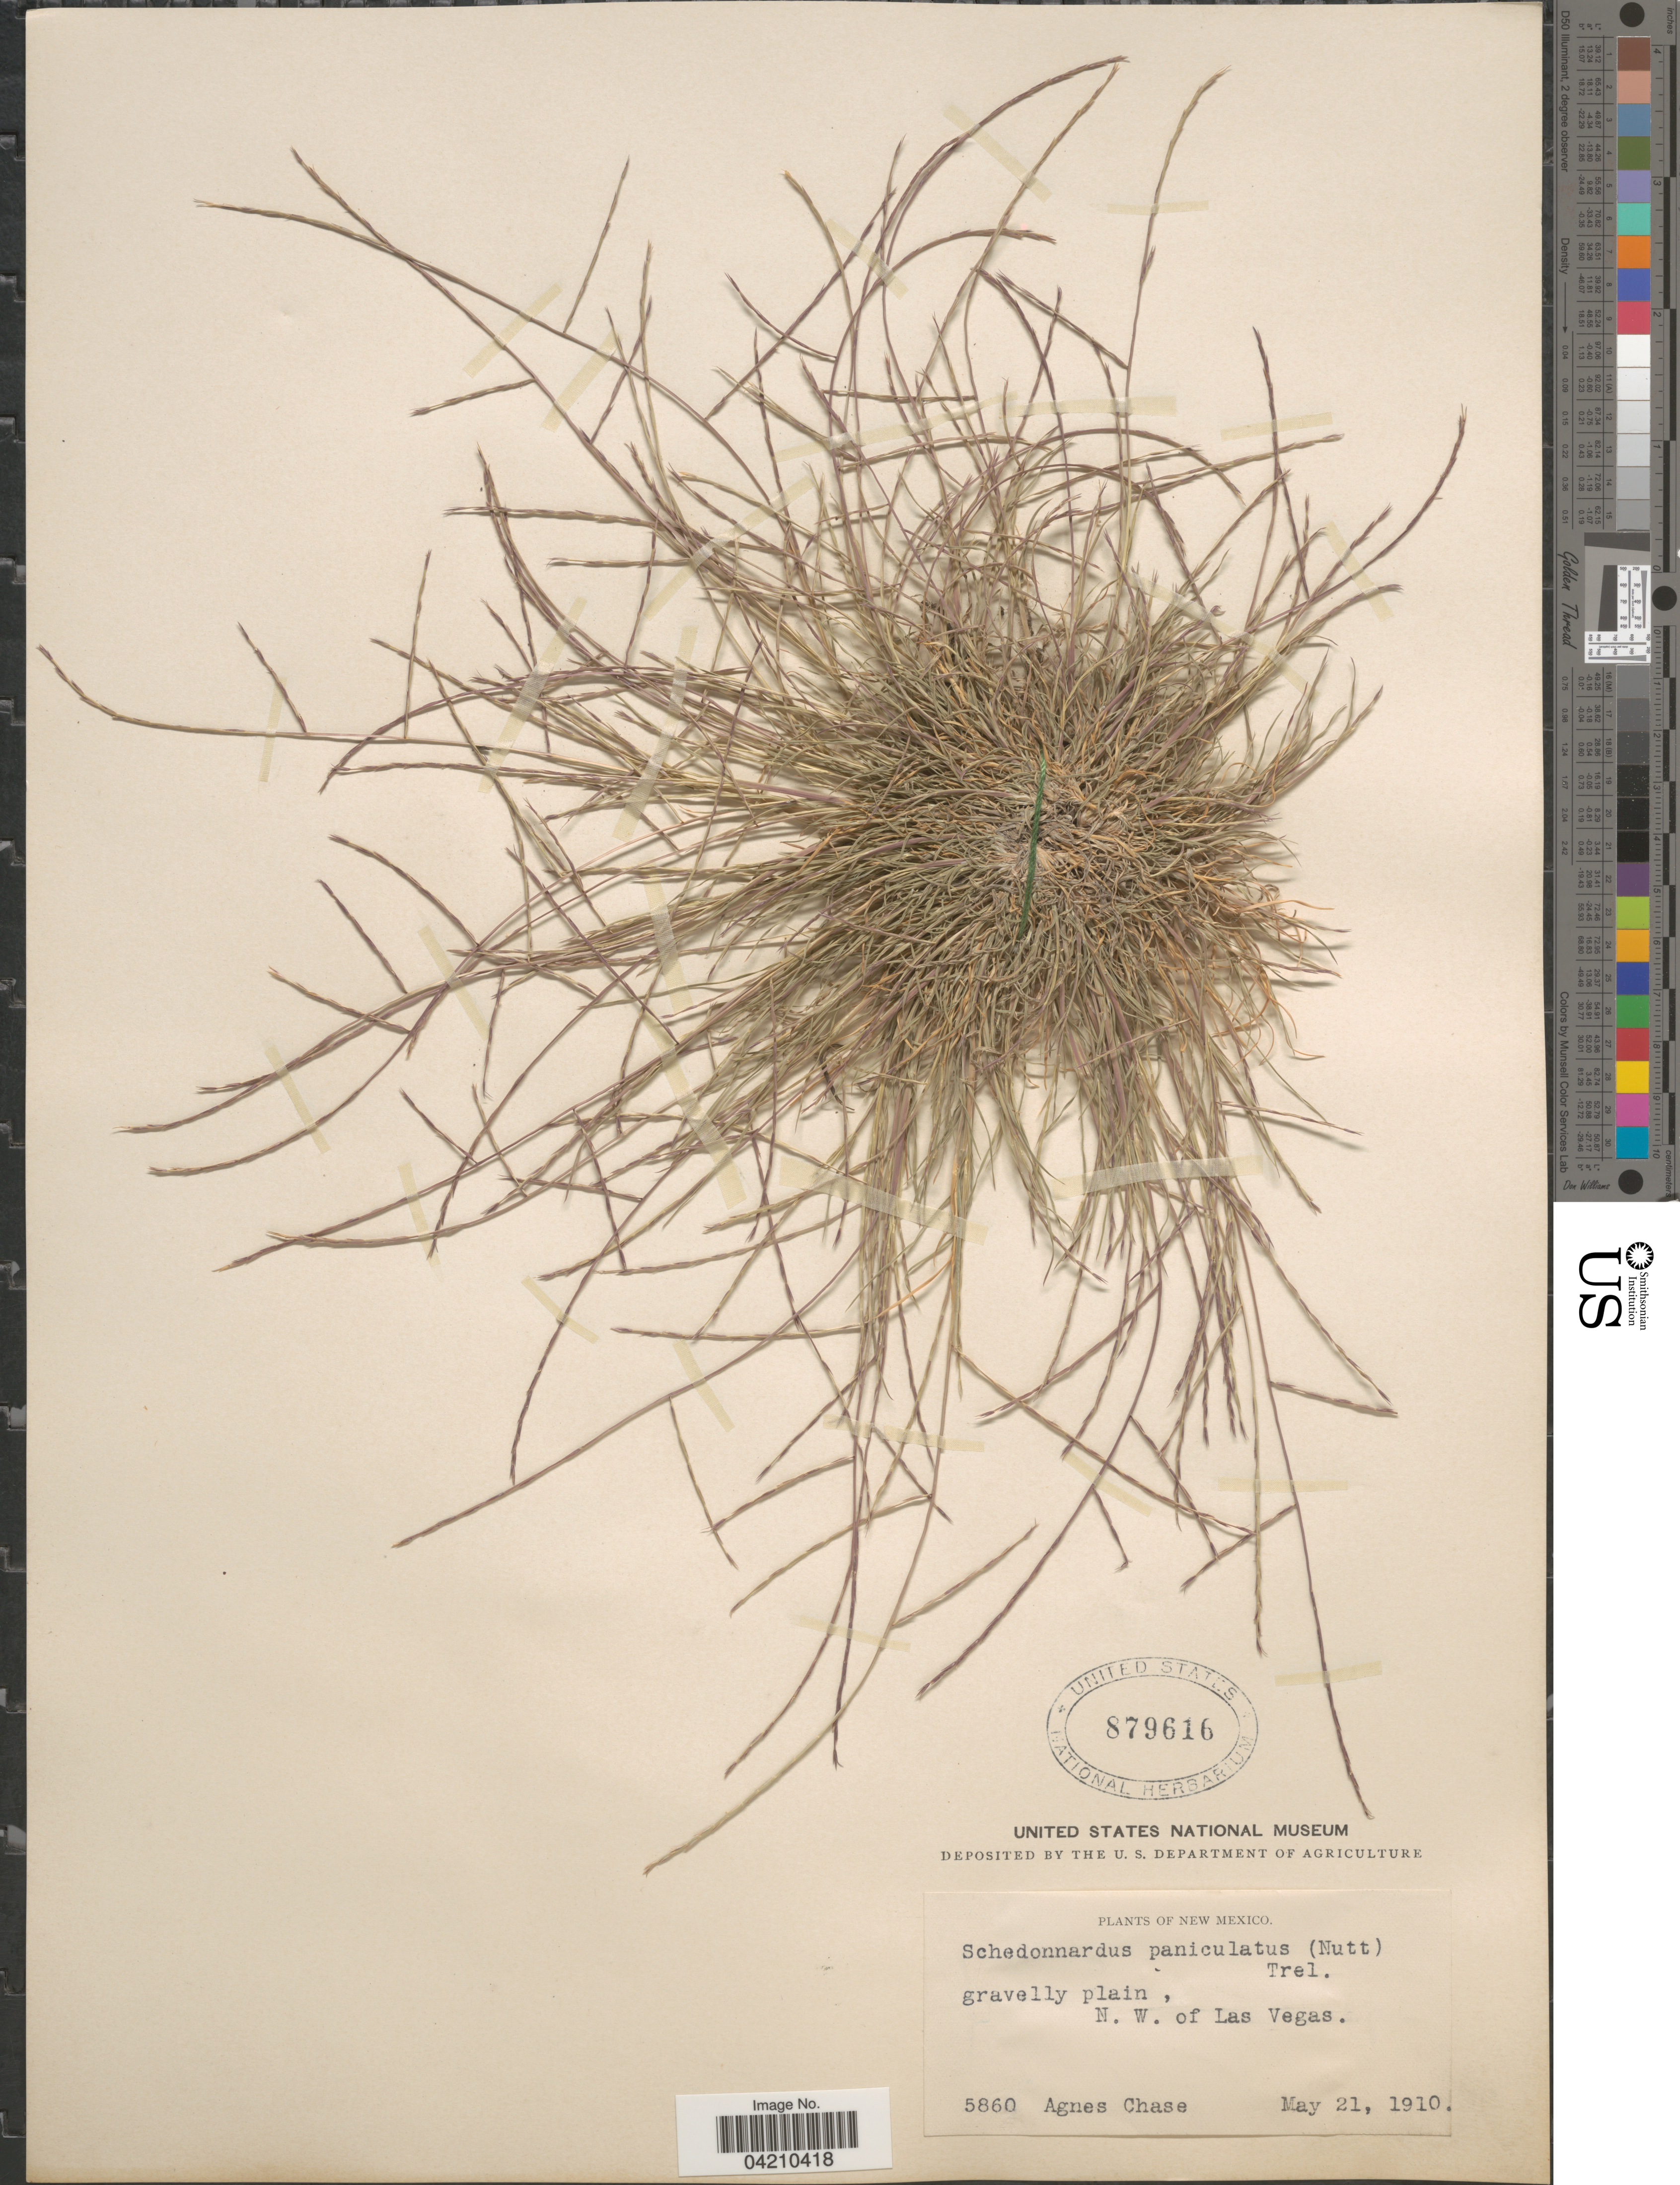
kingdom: Plantae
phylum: Tracheophyta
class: Liliopsida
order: Poales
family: Poaceae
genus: Muhlenbergia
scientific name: Muhlenbergia paniculata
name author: (Nutt.) Columbus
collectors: A. Chase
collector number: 5860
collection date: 1910-05-21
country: United States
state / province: New Mexico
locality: N. W. of Las Vegas.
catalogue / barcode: US 879616